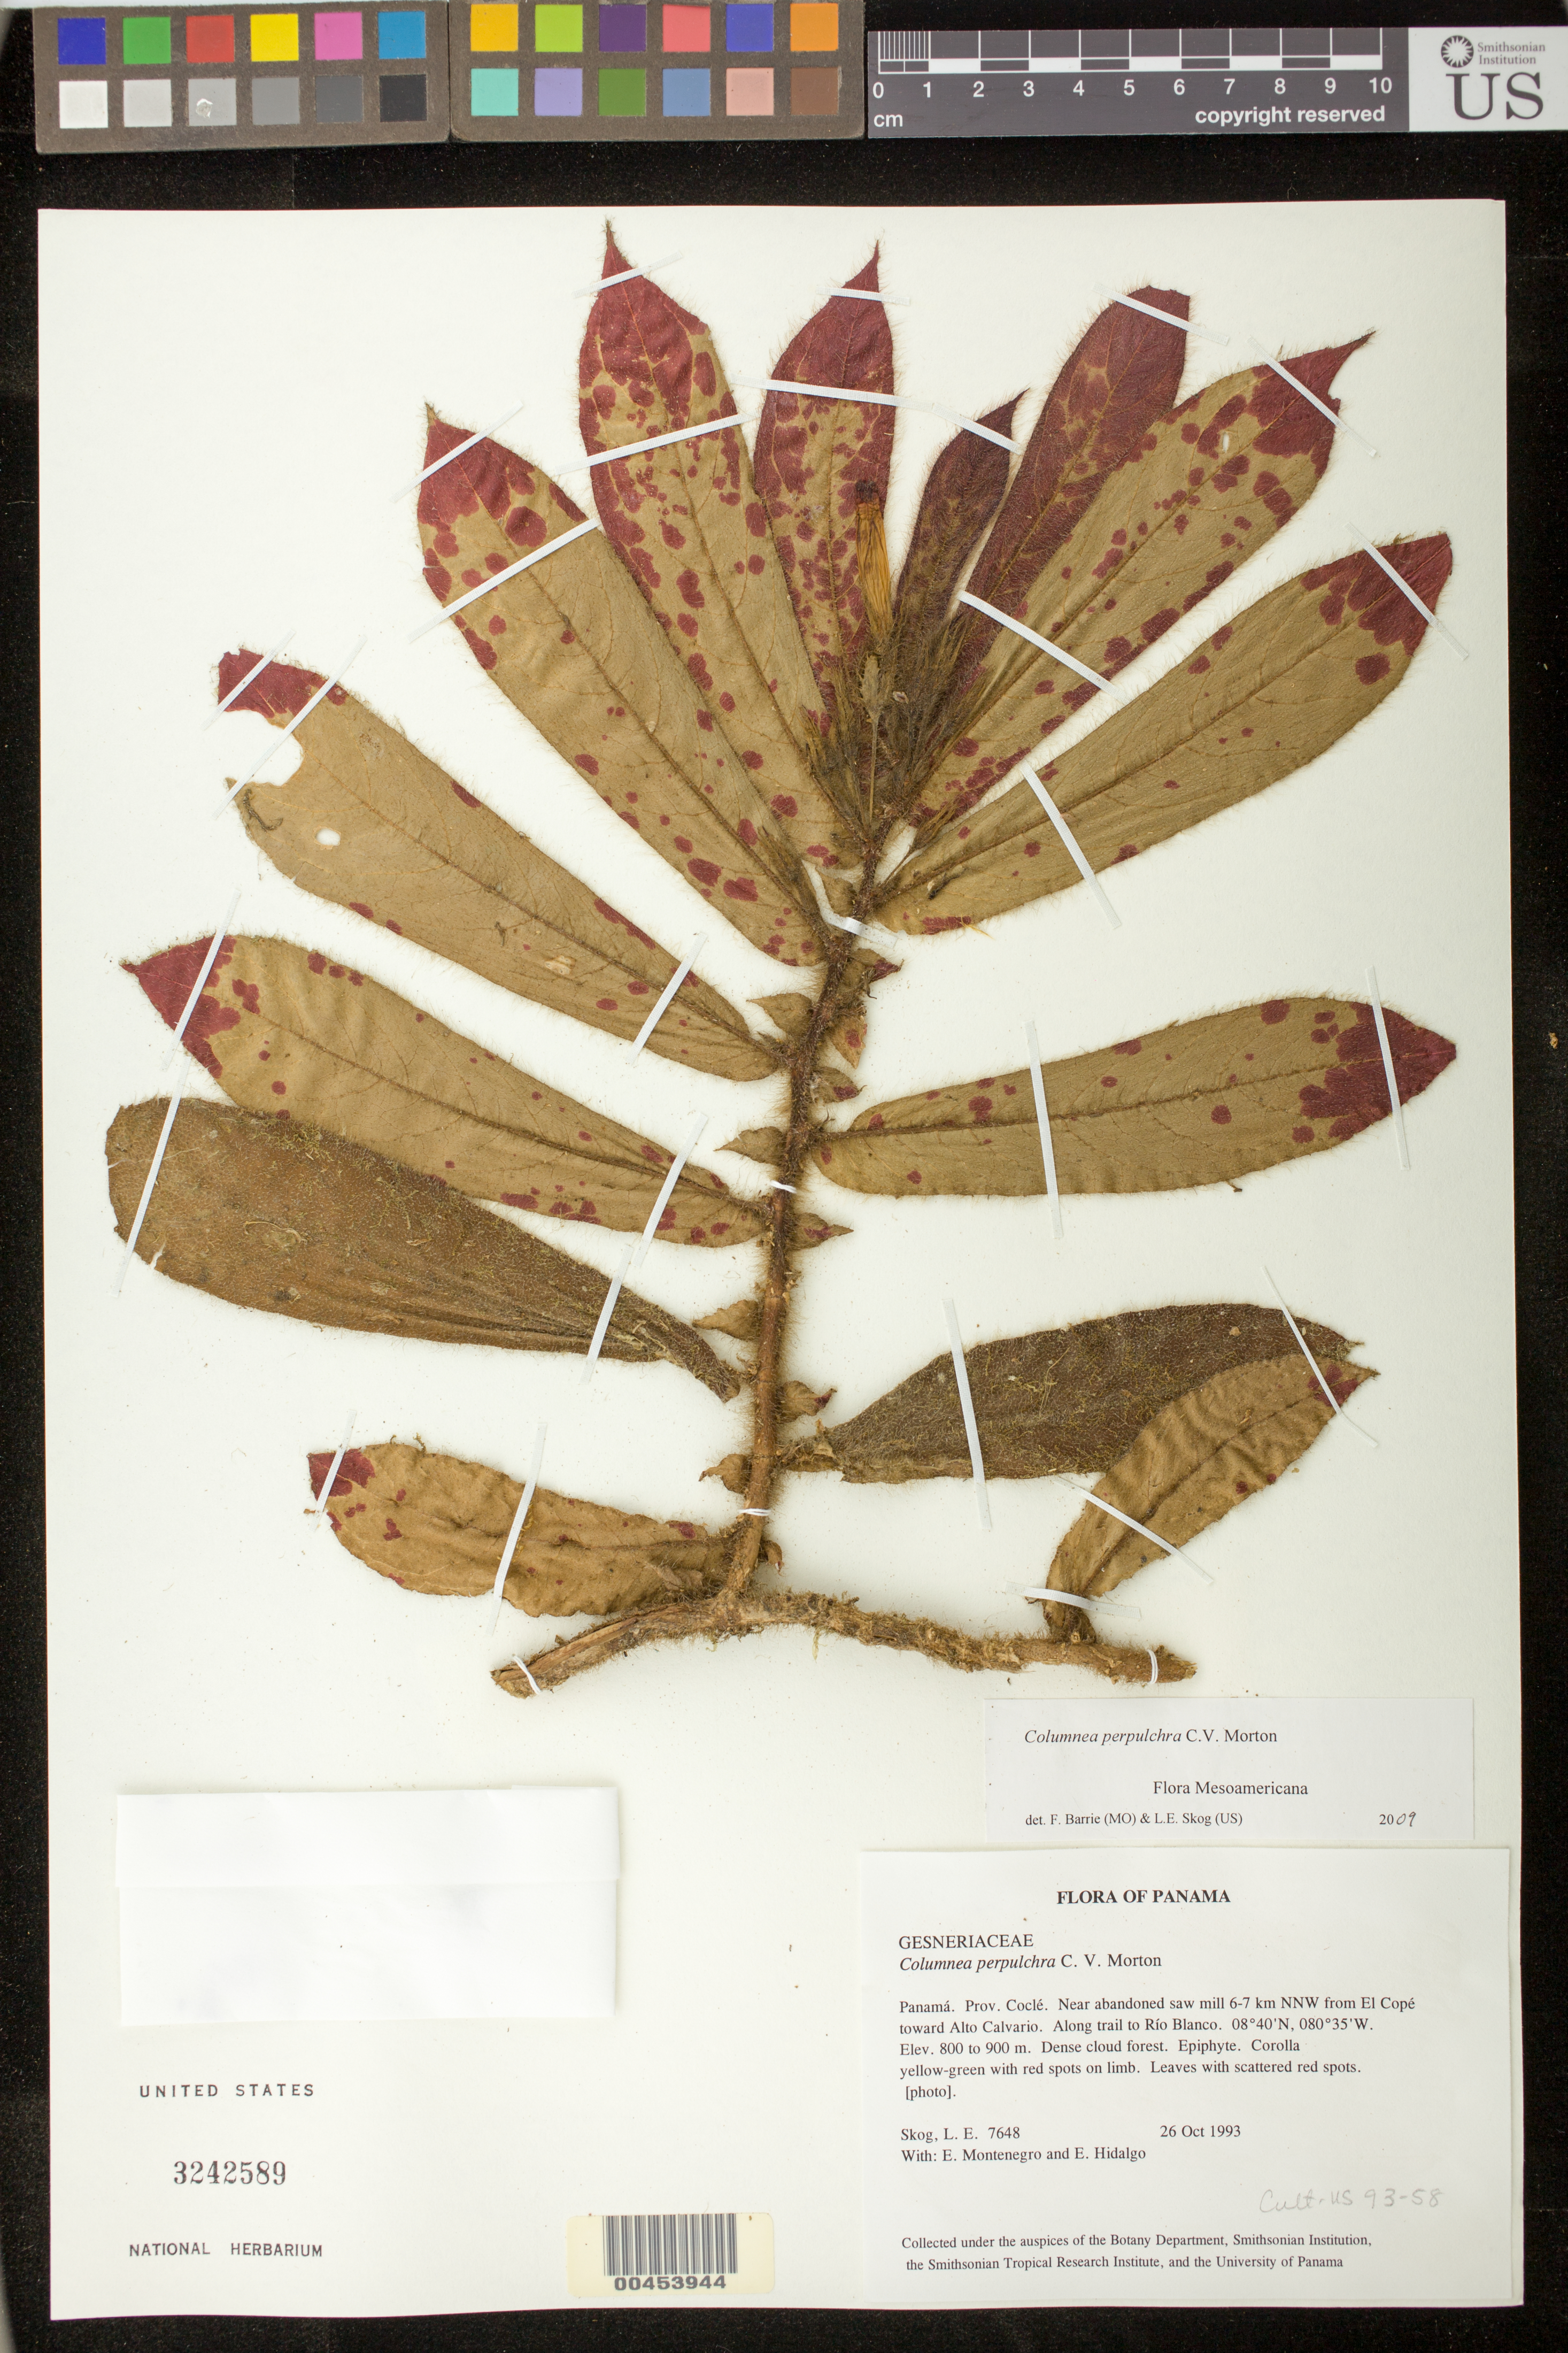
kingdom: Plantae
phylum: Tracheophyta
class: Magnoliopsida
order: Lamiales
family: Gesneriaceae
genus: Columnea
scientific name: Columnea perpulchra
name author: C.V. Morton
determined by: Skog, Laurence E.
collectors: L. E. Skog, E. Montenegro & E. Hildalgo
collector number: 7648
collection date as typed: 26 Oct 1993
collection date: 1993-10-26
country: Panama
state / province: Coclé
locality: Near abandoned saw mill 6-7 km NNW from El Copé toward Alto Calvario. Along trail to Río Blanco.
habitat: Dense cloud forest.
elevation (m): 800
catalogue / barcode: US 3242589